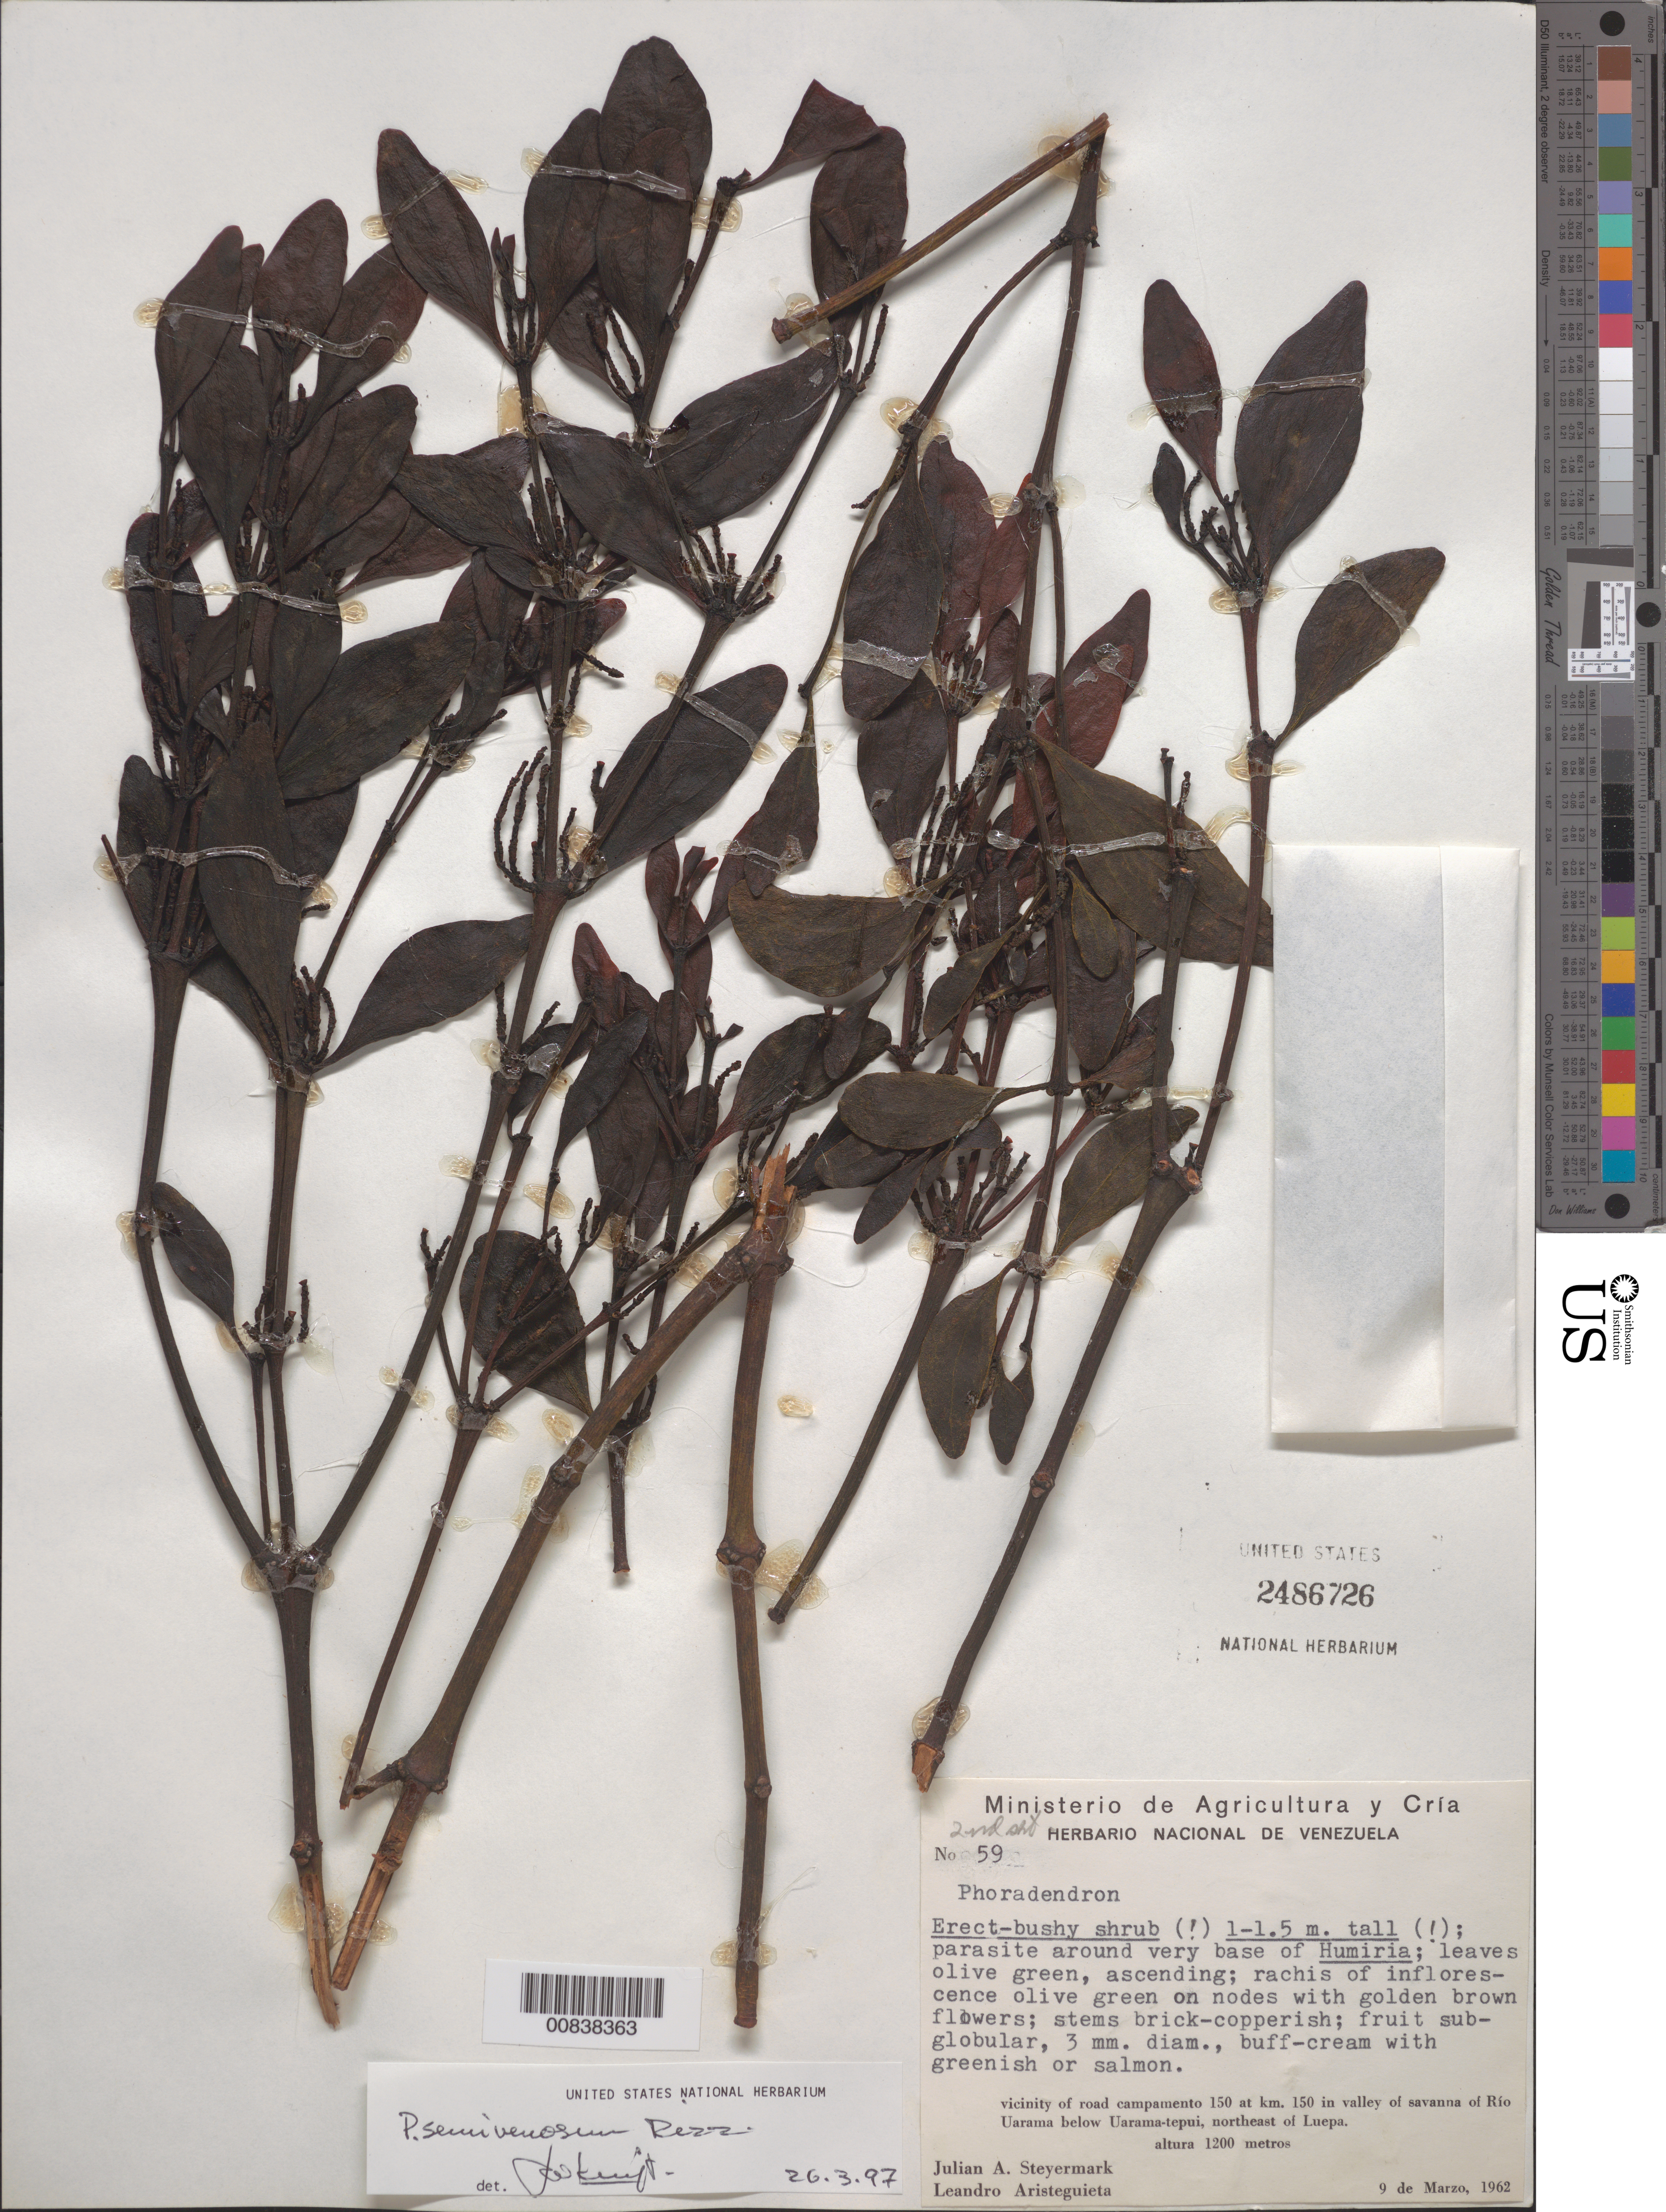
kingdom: Plantae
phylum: Tracheophyta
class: Magnoliopsida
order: Santalales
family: Viscaceae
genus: Phoradendron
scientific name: Phoradendron semivenosum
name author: Rizzini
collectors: J. Steyermark & L. Aristeguieta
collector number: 59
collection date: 1962-03-09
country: Venezuela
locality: Vicinity of road campamento 150 at km. in valley of savanna of Río Uarama below Uarama-tepui, northeast of Luepa.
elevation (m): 1200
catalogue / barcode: US 2486726